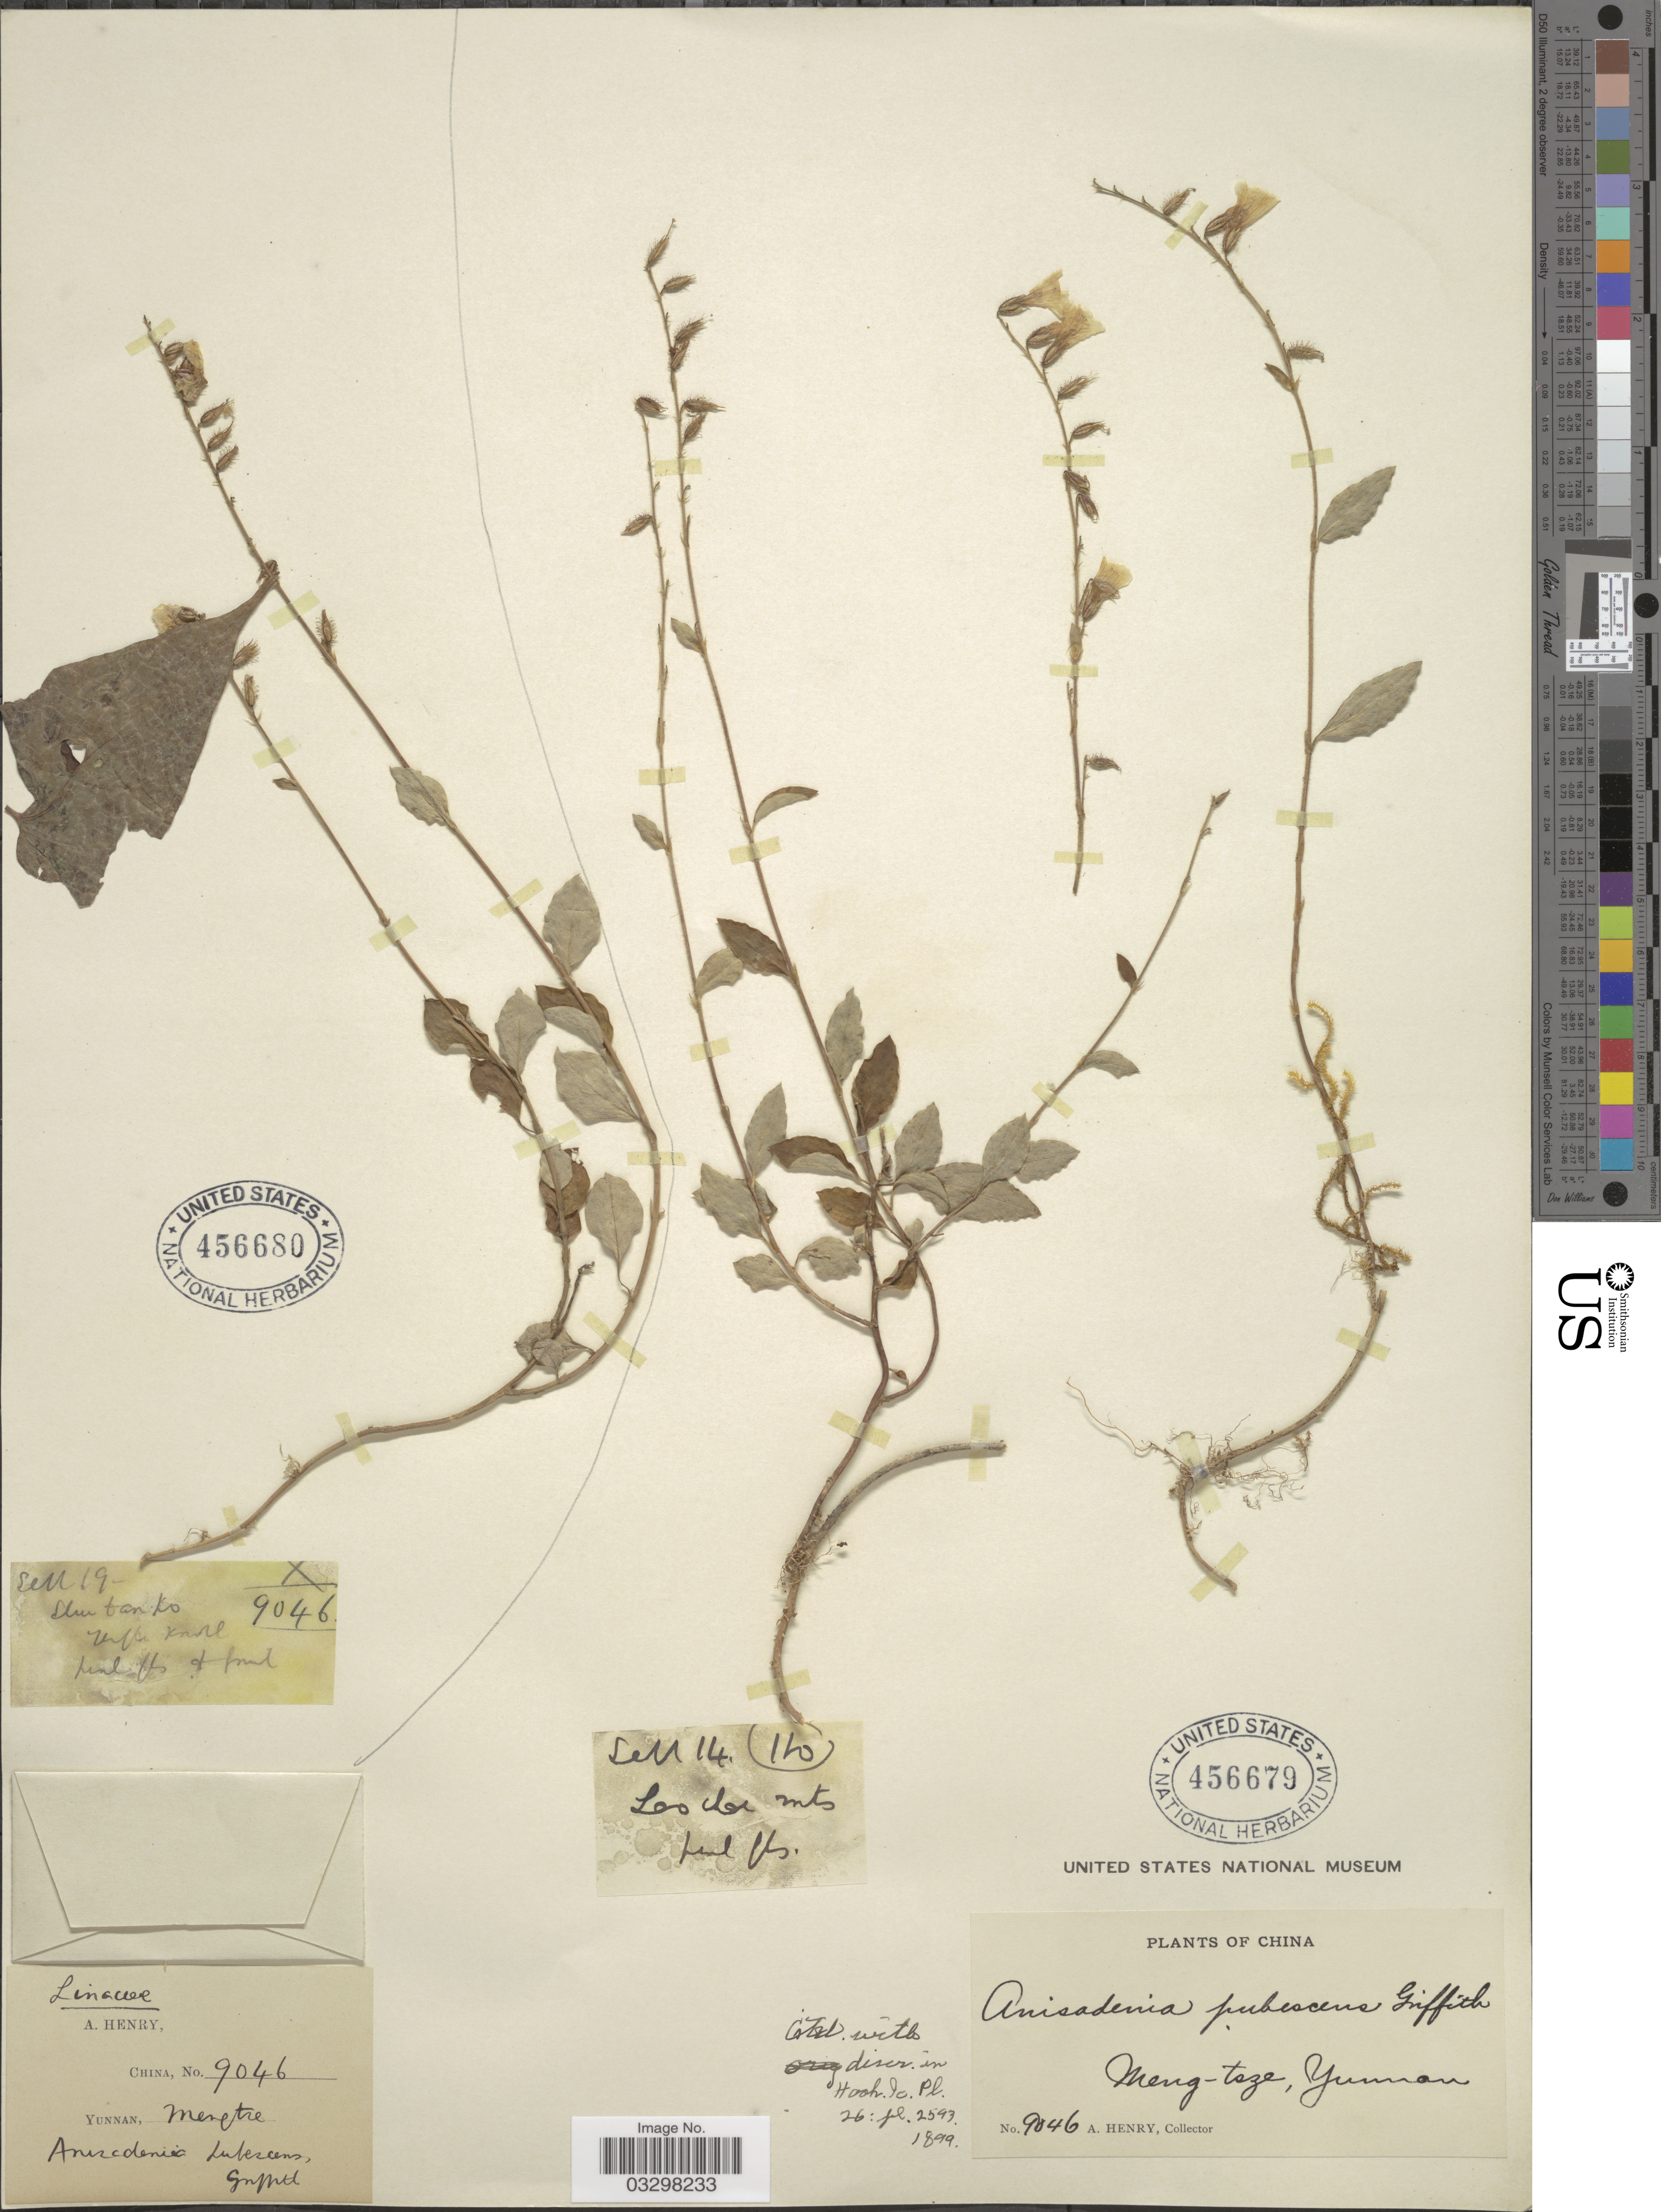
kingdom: Plantae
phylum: Tracheophyta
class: Magnoliopsida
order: Malpighiales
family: Linaceae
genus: Anisadenia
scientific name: Anisadenia pubescens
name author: Griff.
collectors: A. Henry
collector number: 9046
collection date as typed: Sept 19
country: China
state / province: Yunnan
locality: Mengtse. Shui tan Ko.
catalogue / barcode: US 456680-2